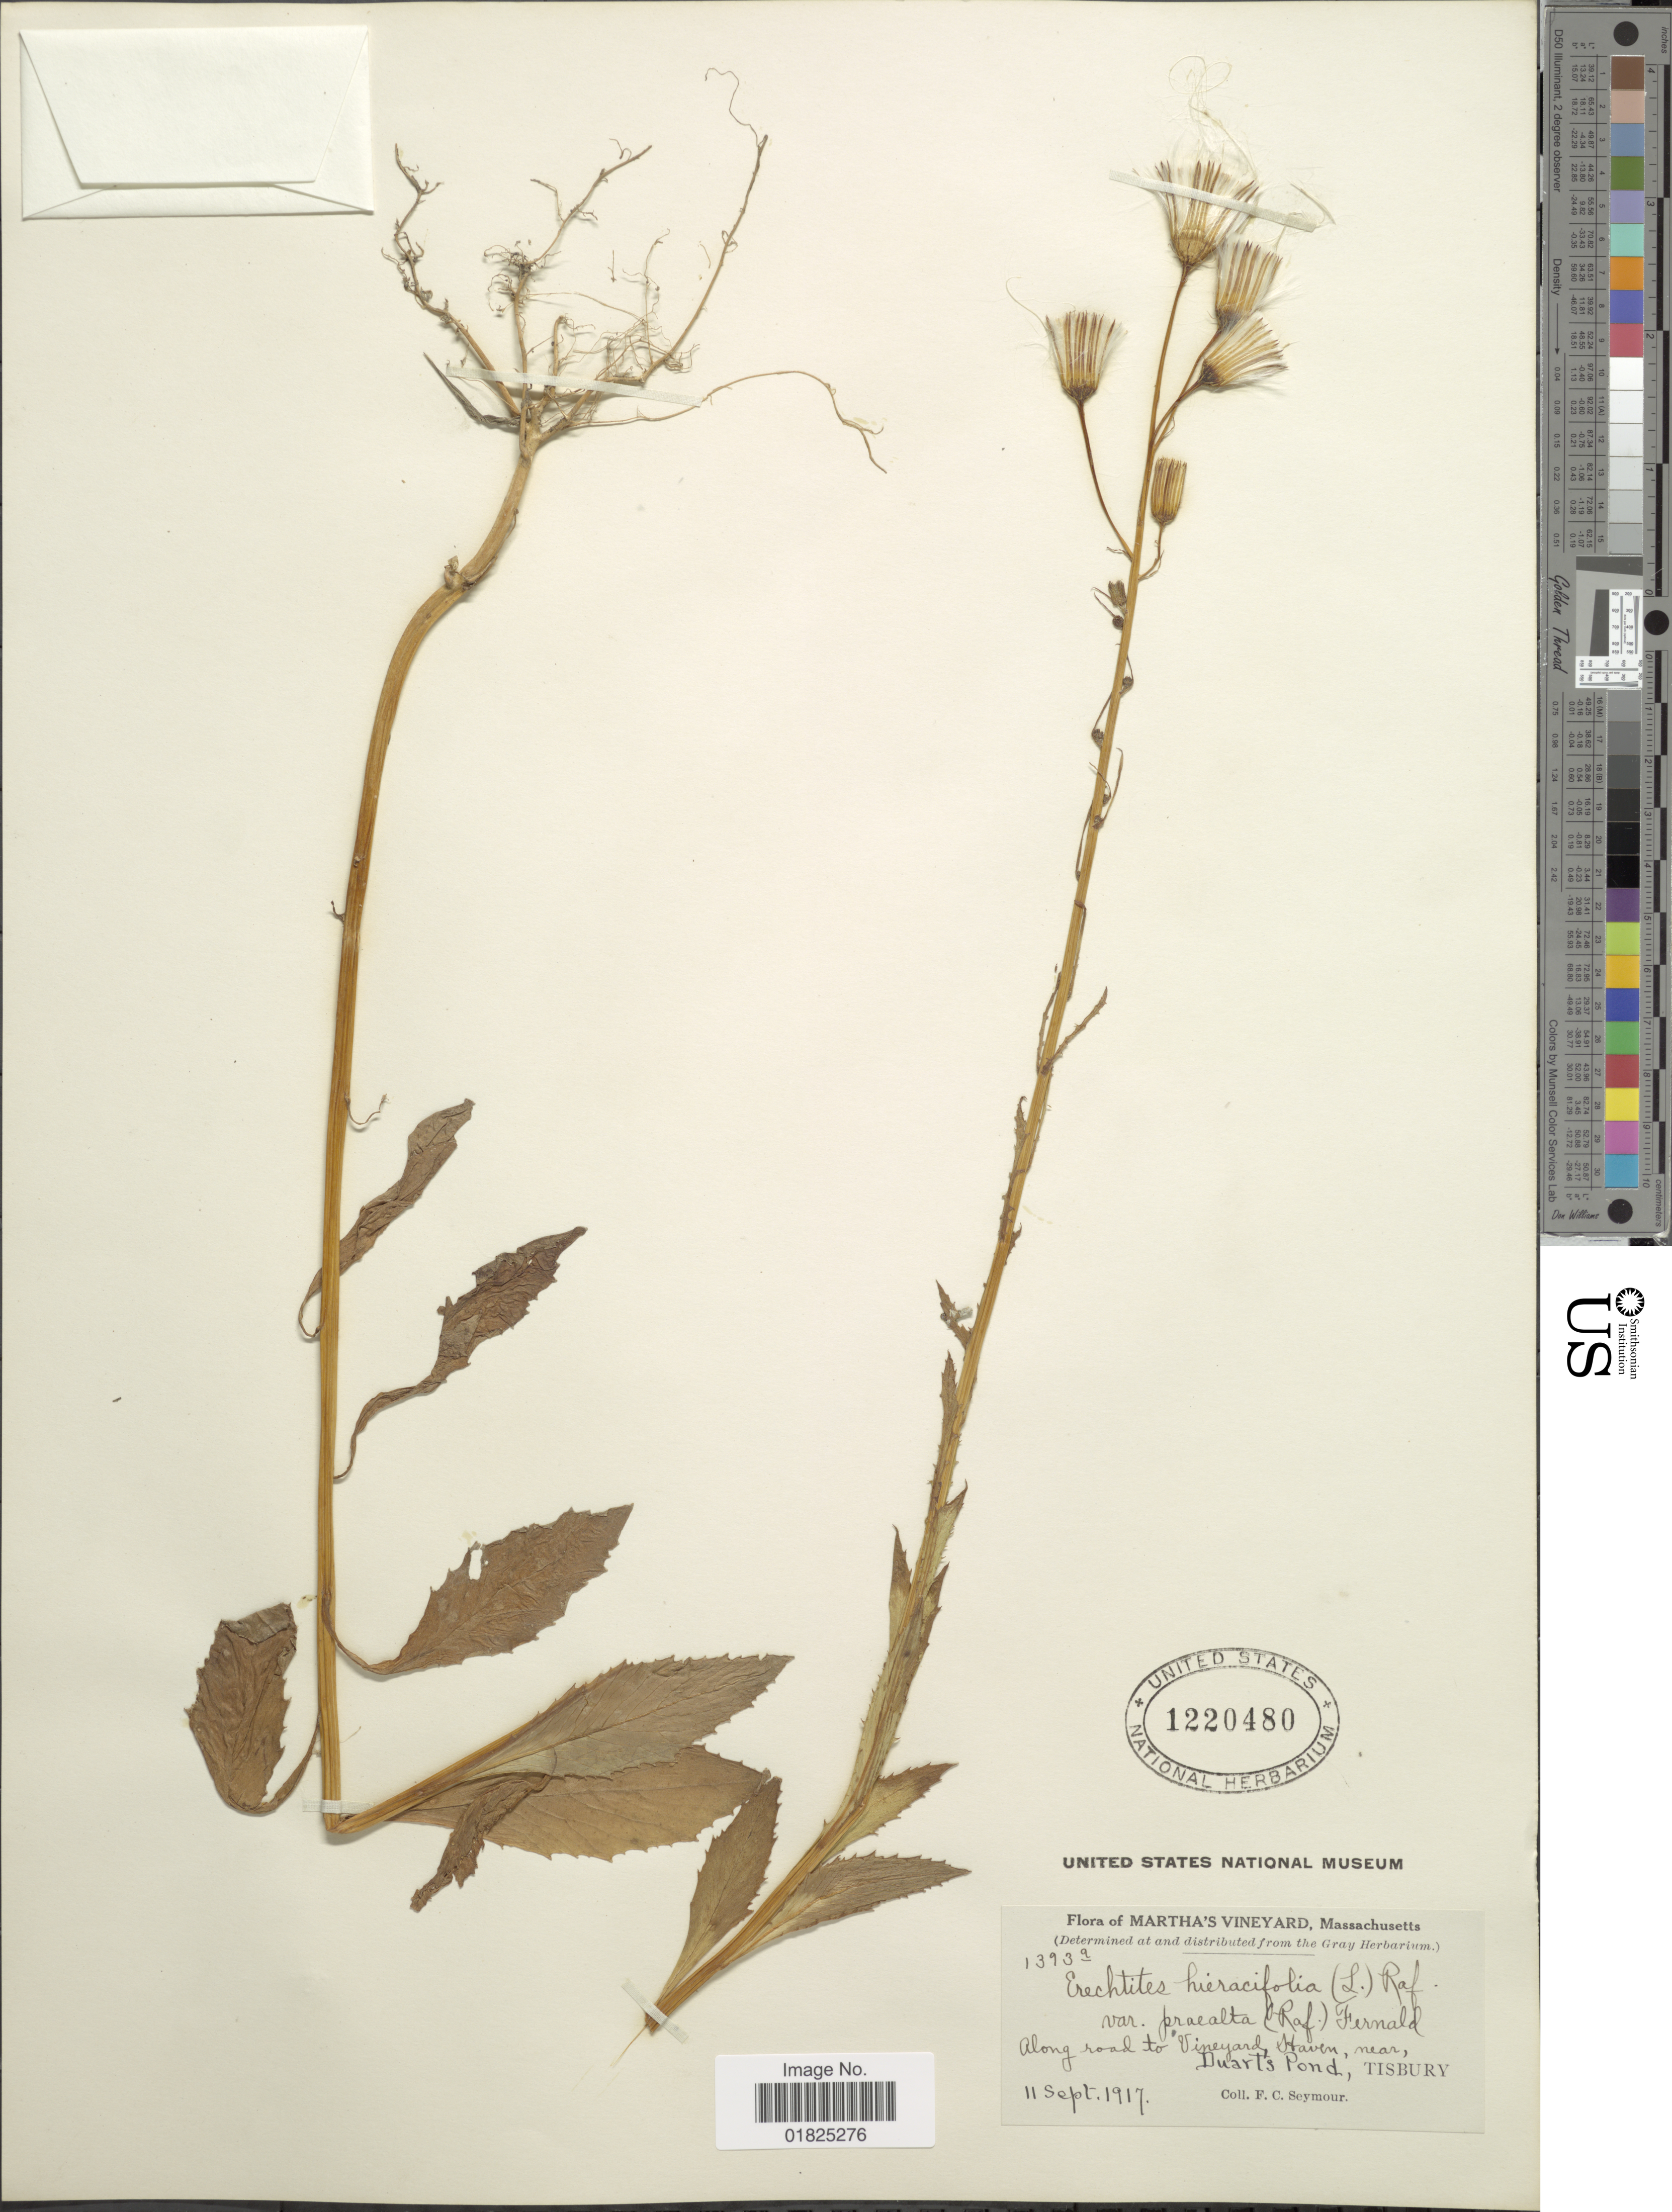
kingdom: Plantae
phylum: Tracheophyta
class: Magnoliopsida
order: Asterales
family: Asteraceae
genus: Erechtites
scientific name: Erechtites hieraciifolius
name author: (L.) Raf. ex DC.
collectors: F. C. Seymour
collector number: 1393a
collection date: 1917-09-11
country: United States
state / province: Massachusetts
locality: Martha's Vineyard. Along road to Vineyard Haven, near Duart's Pond, Tisbury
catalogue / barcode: US 1220480